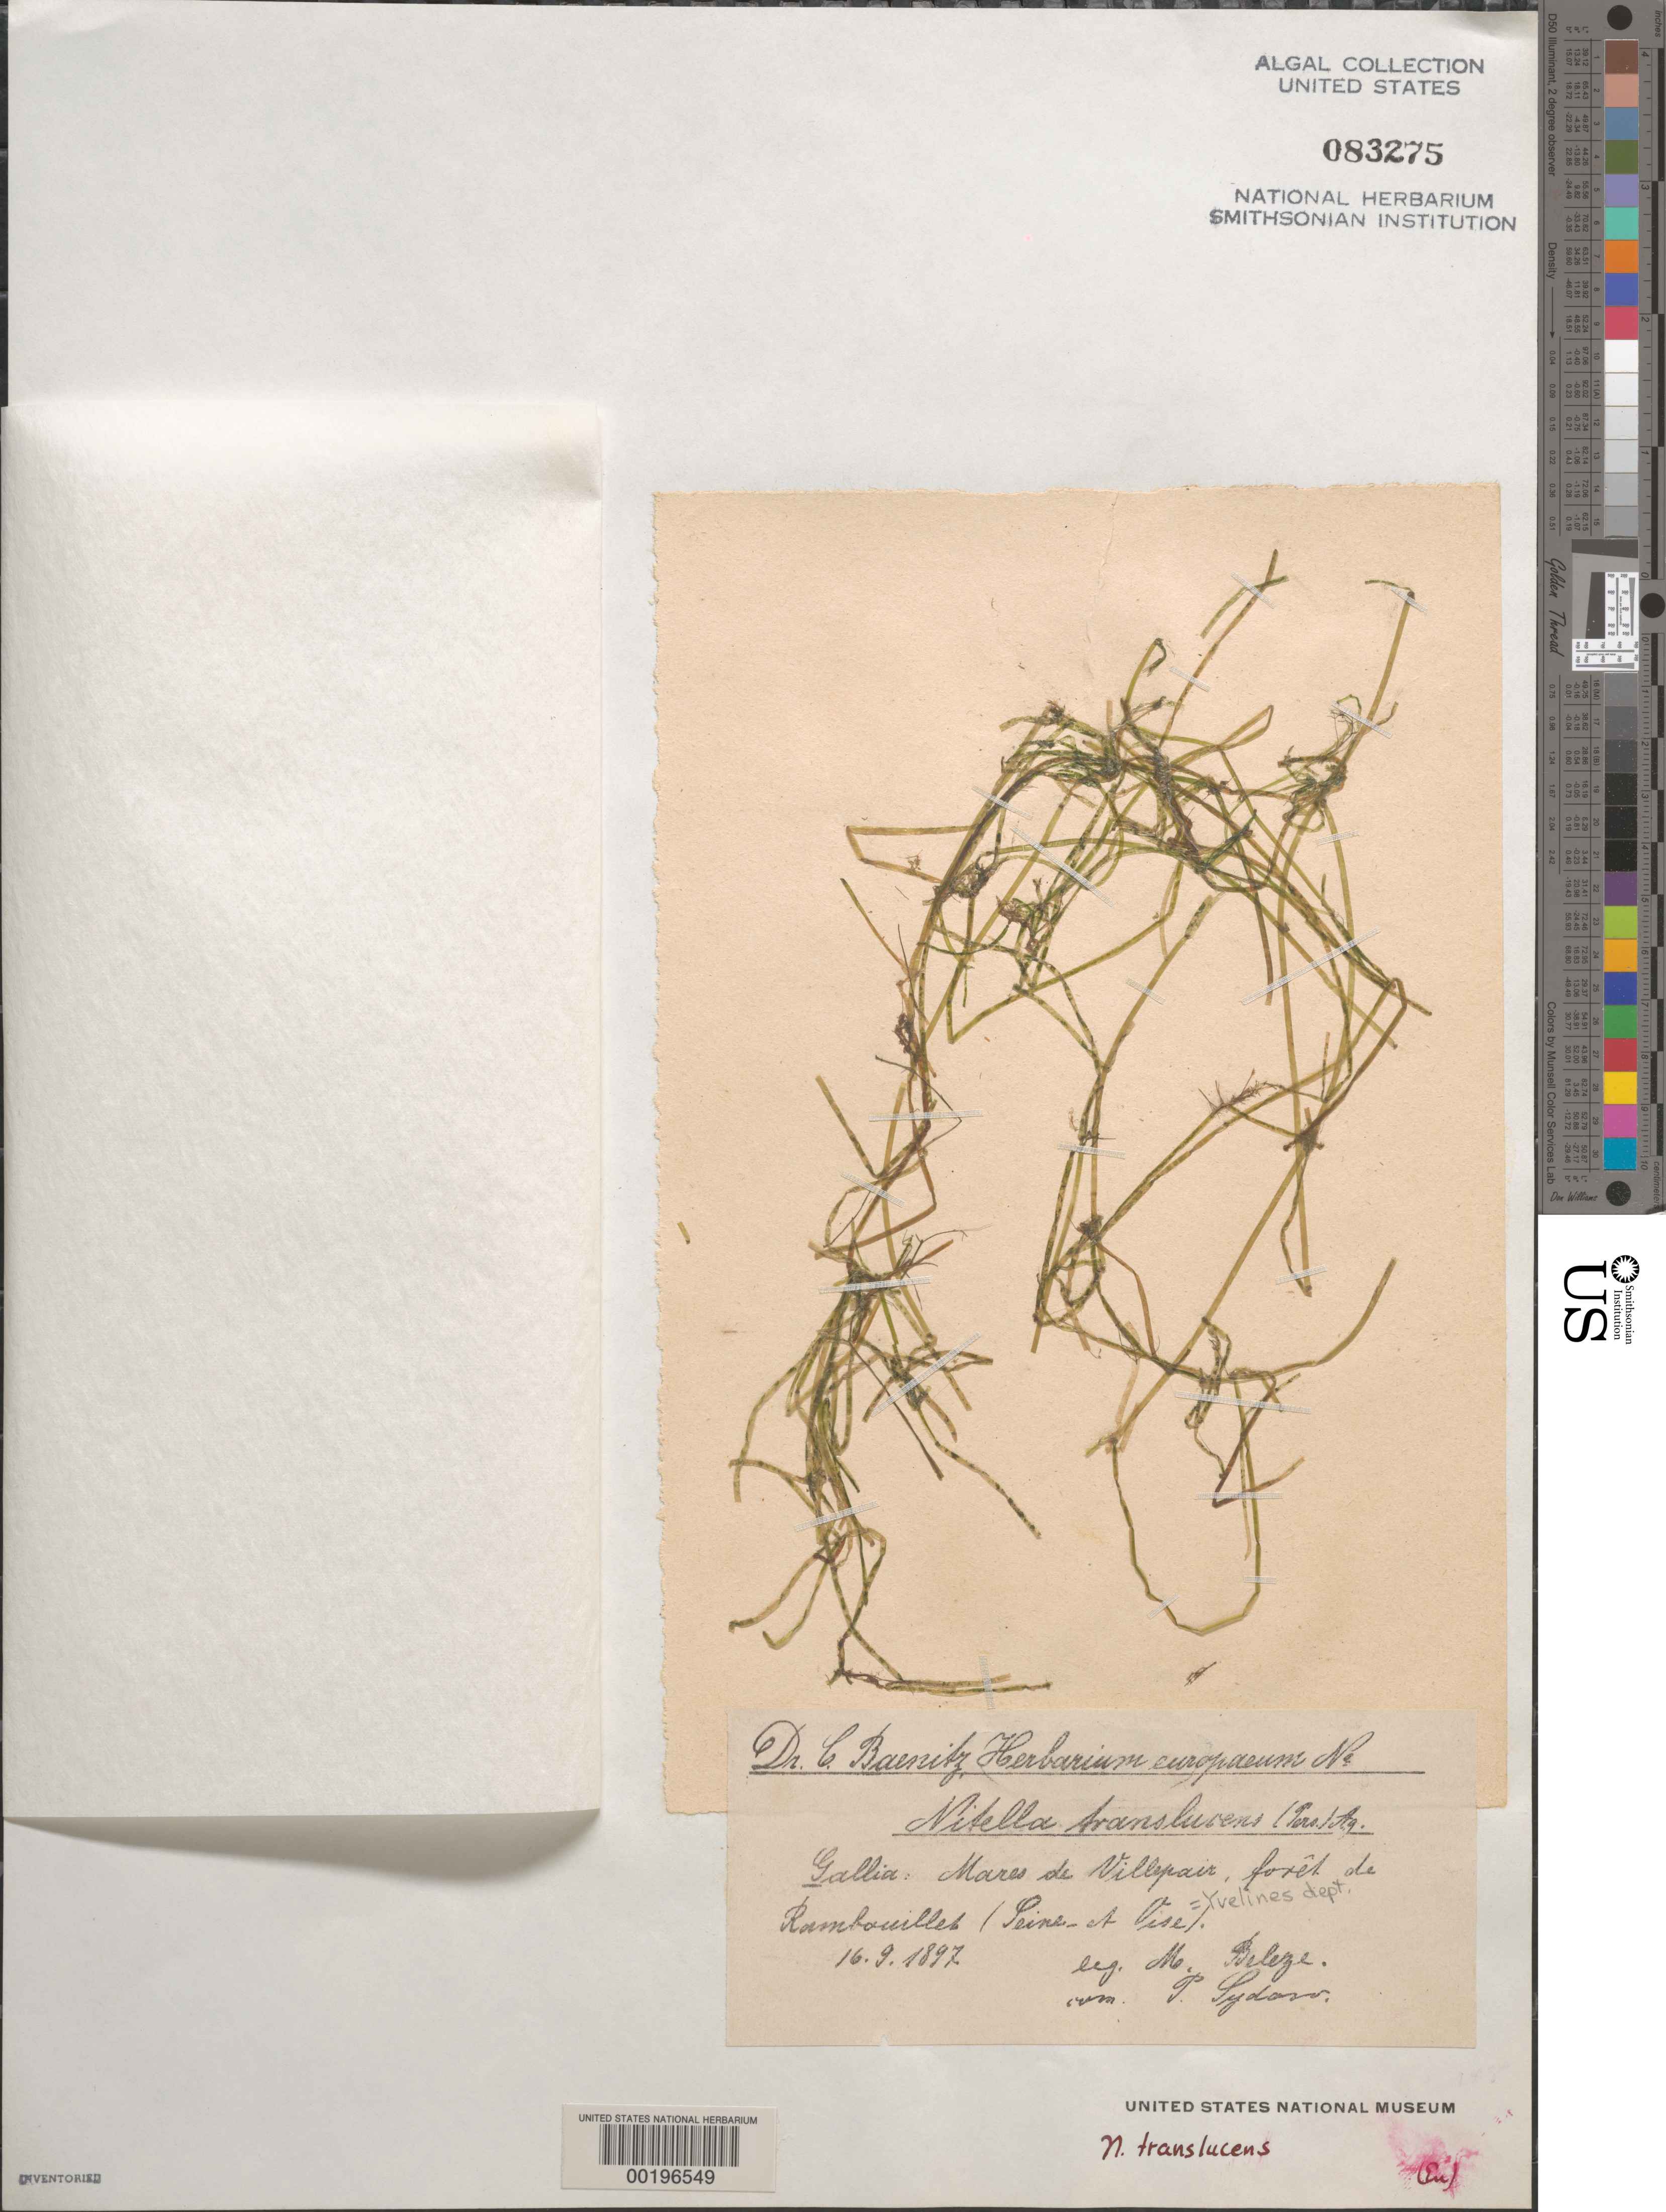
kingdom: Plantae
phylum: Charophyta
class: Charophyceae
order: Charales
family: Characeae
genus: Nitella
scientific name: Nitella translucens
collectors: M. Beleze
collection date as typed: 16 Sep 1897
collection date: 1897-09-16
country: France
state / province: Île-de-france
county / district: Yvelines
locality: Villepair, Rambouillet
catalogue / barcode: US 83275